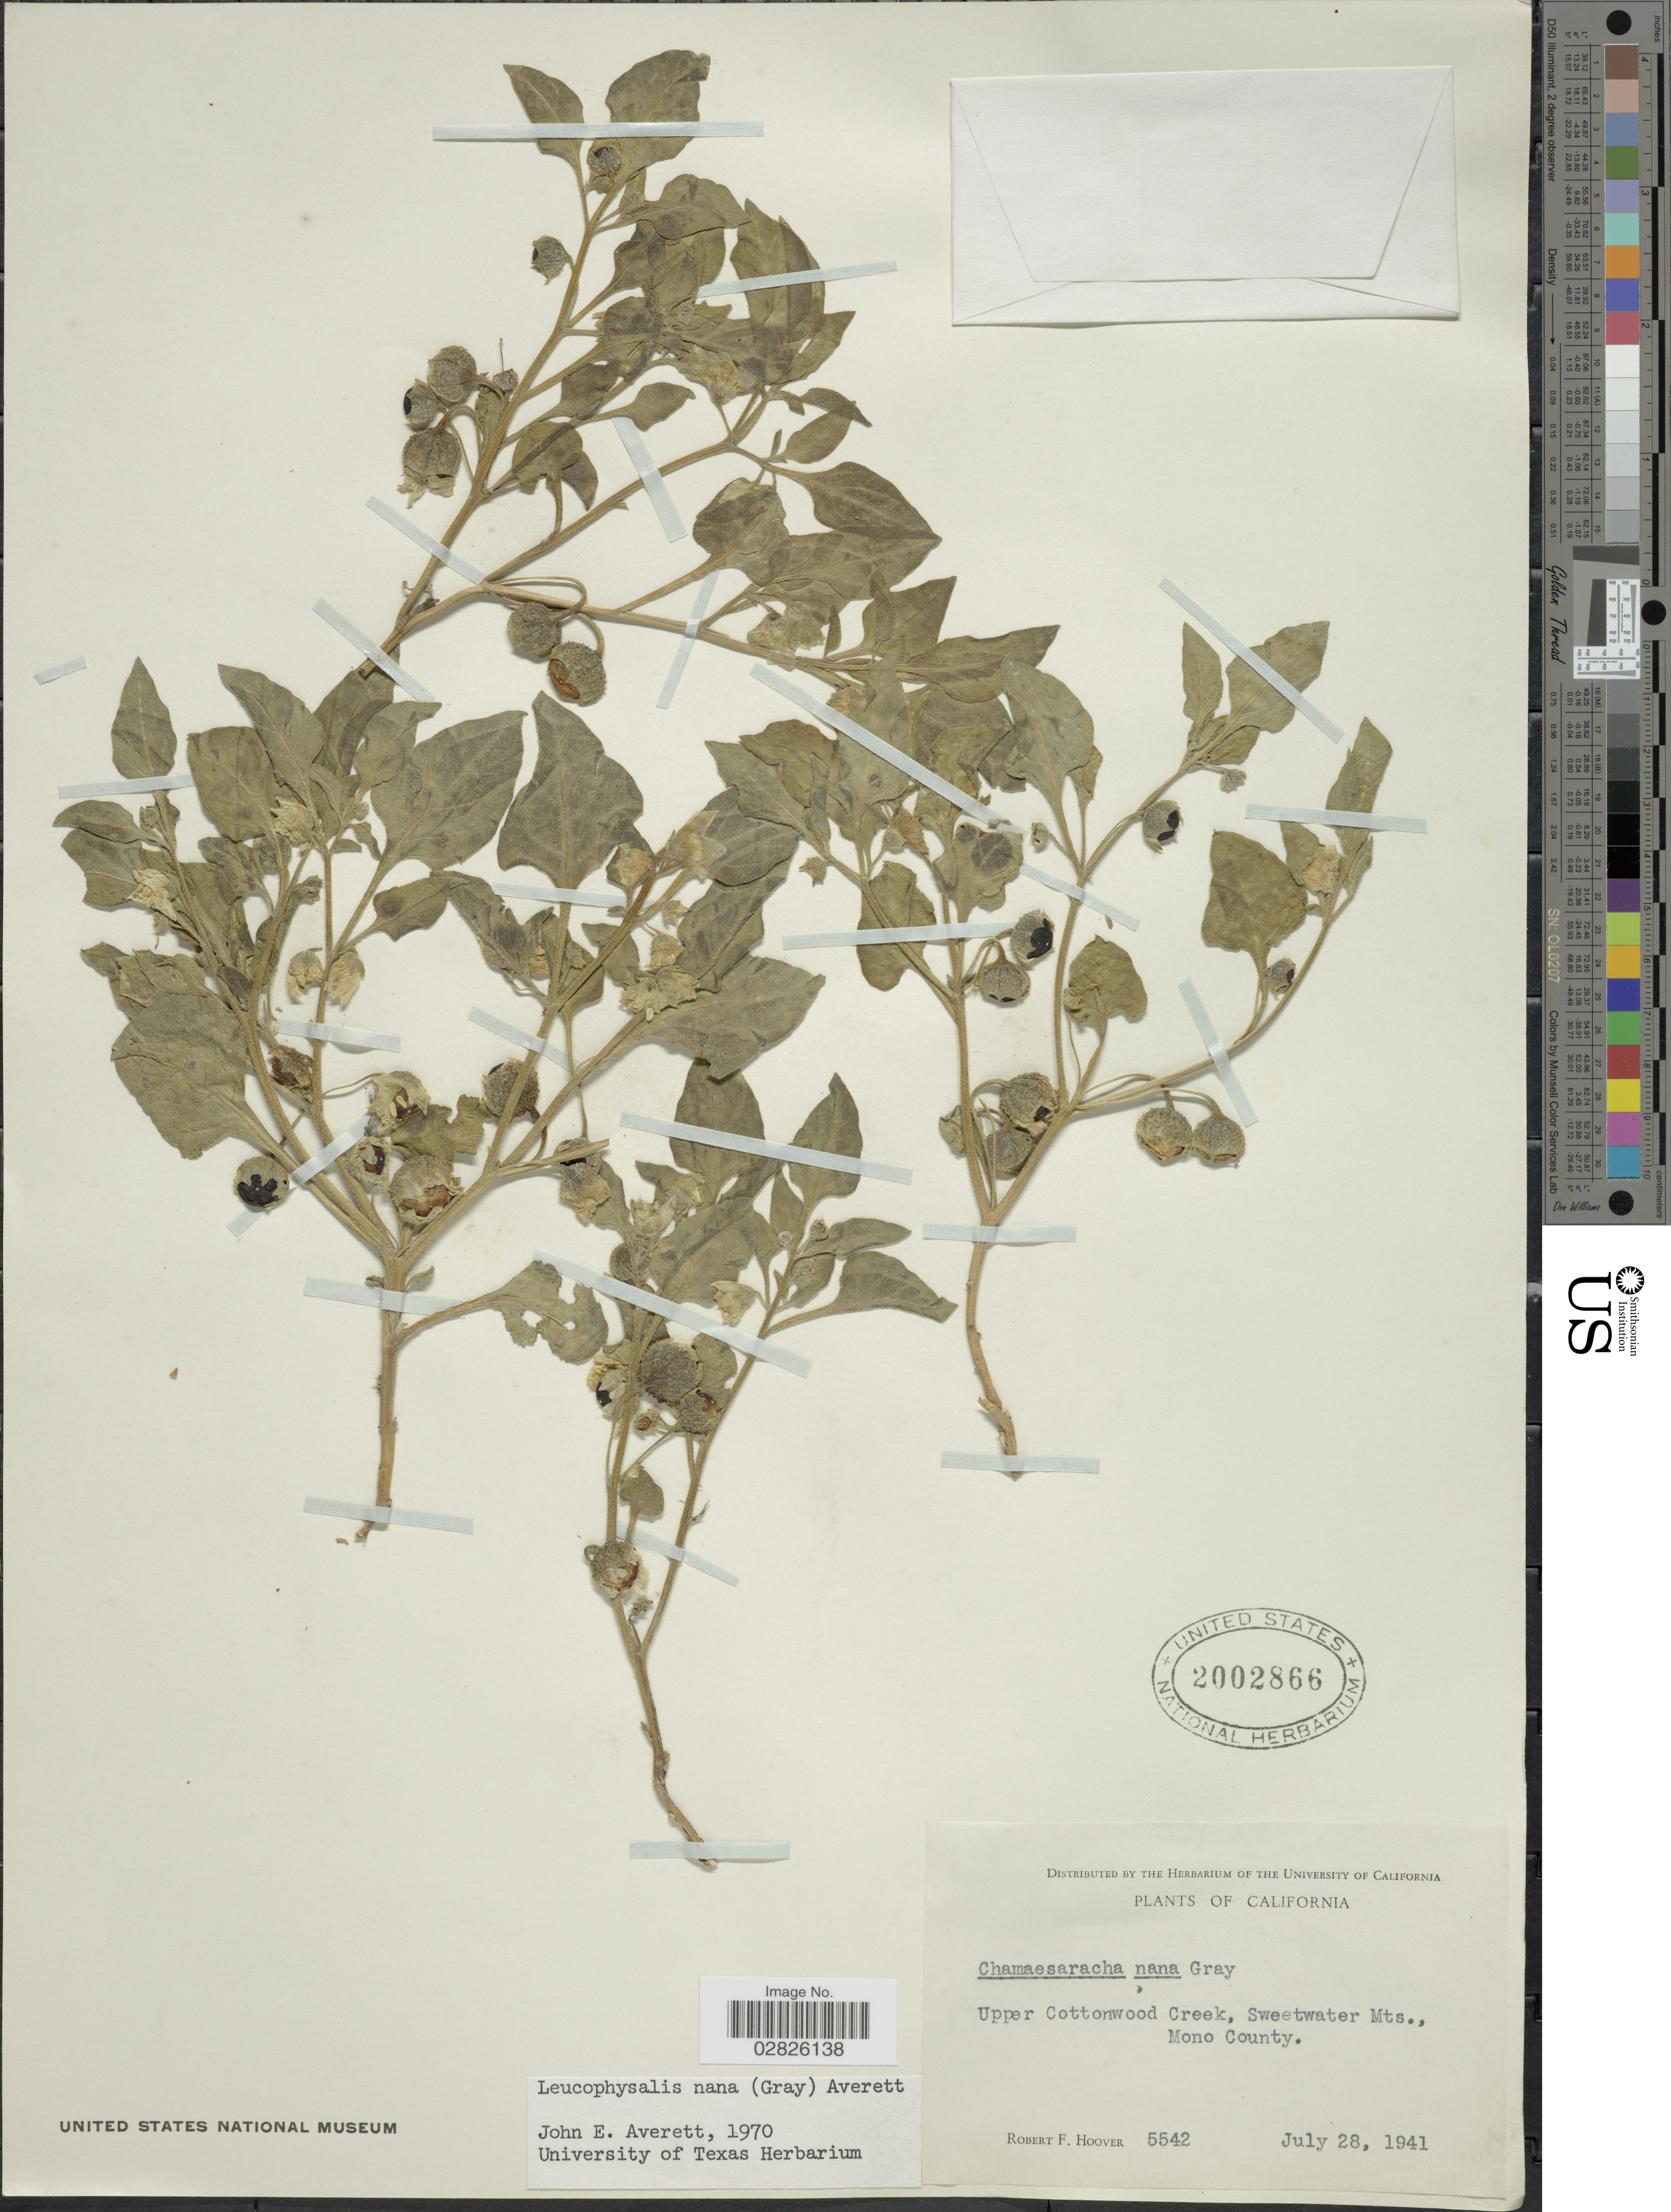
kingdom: Plantae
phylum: Tracheophyta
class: Magnoliopsida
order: Solanales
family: Solanaceae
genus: Leucophysalis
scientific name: Leucophysalis nana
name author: (A. Gray) Averett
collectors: R. F. Hoover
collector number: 5542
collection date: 1941-07-28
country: United States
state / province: California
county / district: Mono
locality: Upper Cottonwood Creek, Sweetwater Mts., Mono County.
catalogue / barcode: US 2002866